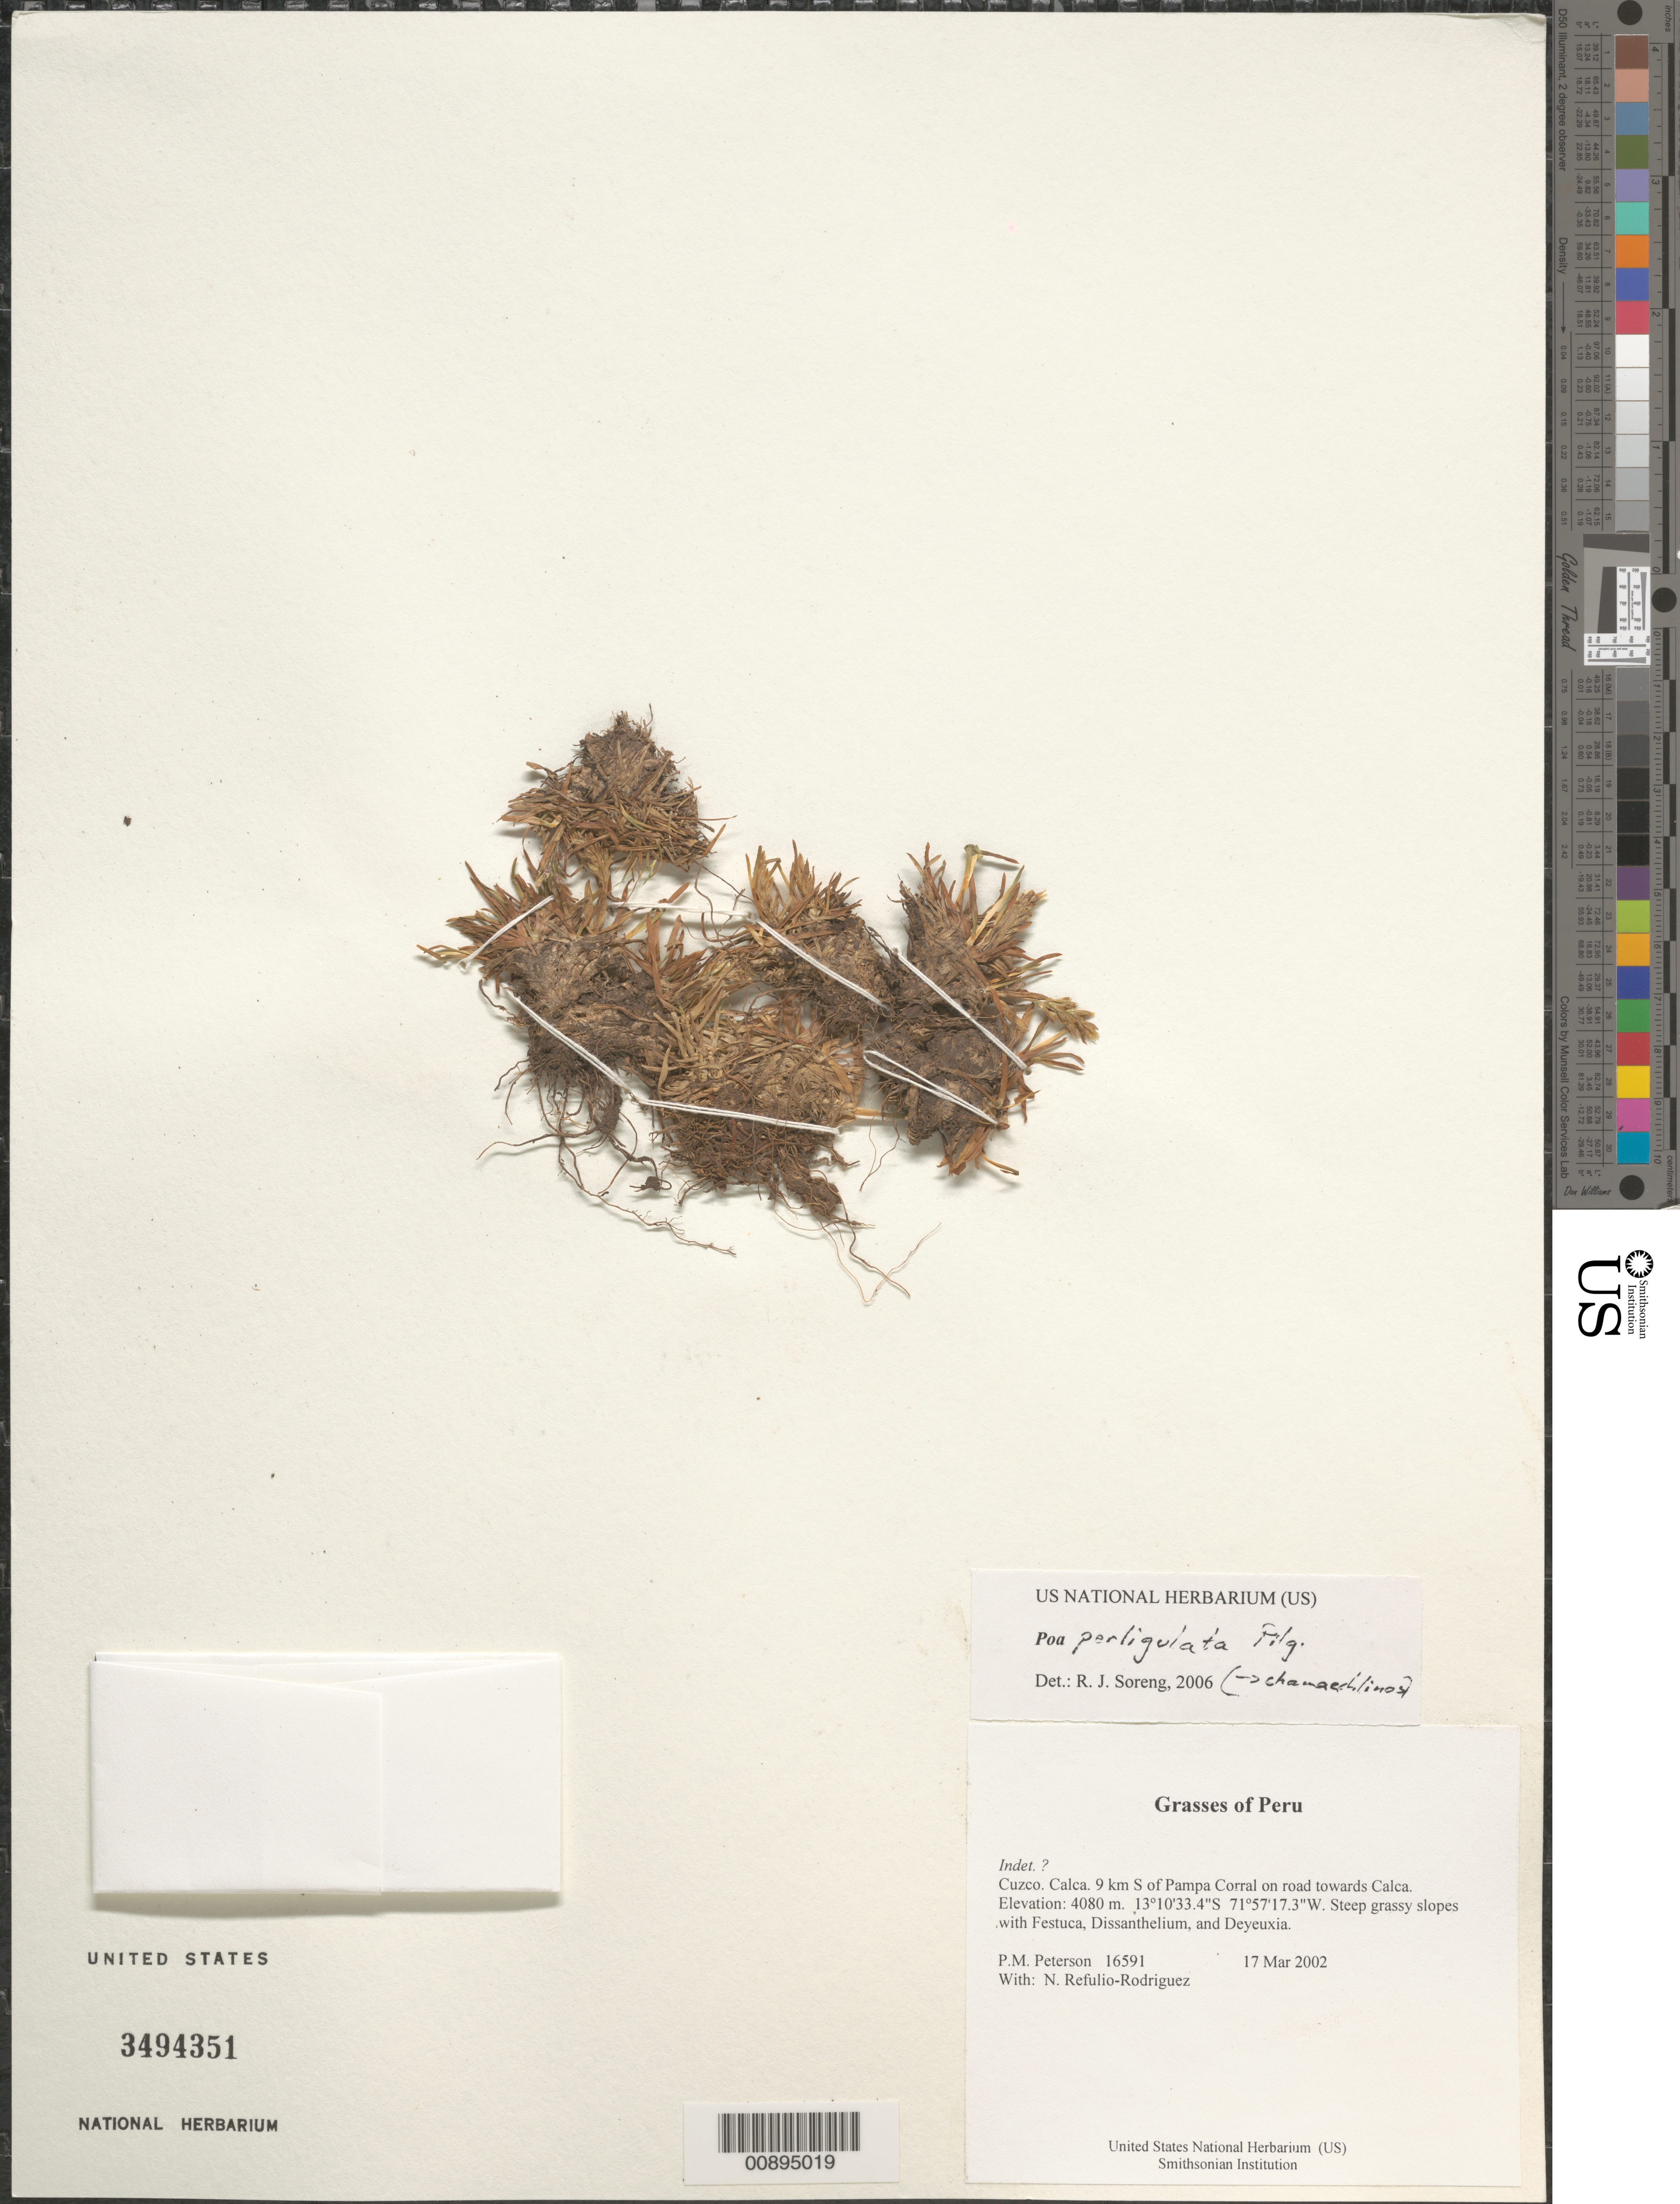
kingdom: Plantae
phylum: Tracheophyta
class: Liliopsida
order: Poales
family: Poaceae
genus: Poa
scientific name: Poa perligulata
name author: Pilg.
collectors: P. M. Peterson & N. Refulio-Rodríguez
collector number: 16591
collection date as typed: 17 Mar 2002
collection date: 2002-03-17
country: Peru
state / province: Cusco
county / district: Calca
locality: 9 km S of Pampa Corral on road towards Calca.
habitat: Steep grassy slopes with ~Festuca, Dissanthelium, and Deyeuxia~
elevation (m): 4080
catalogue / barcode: US 3494351